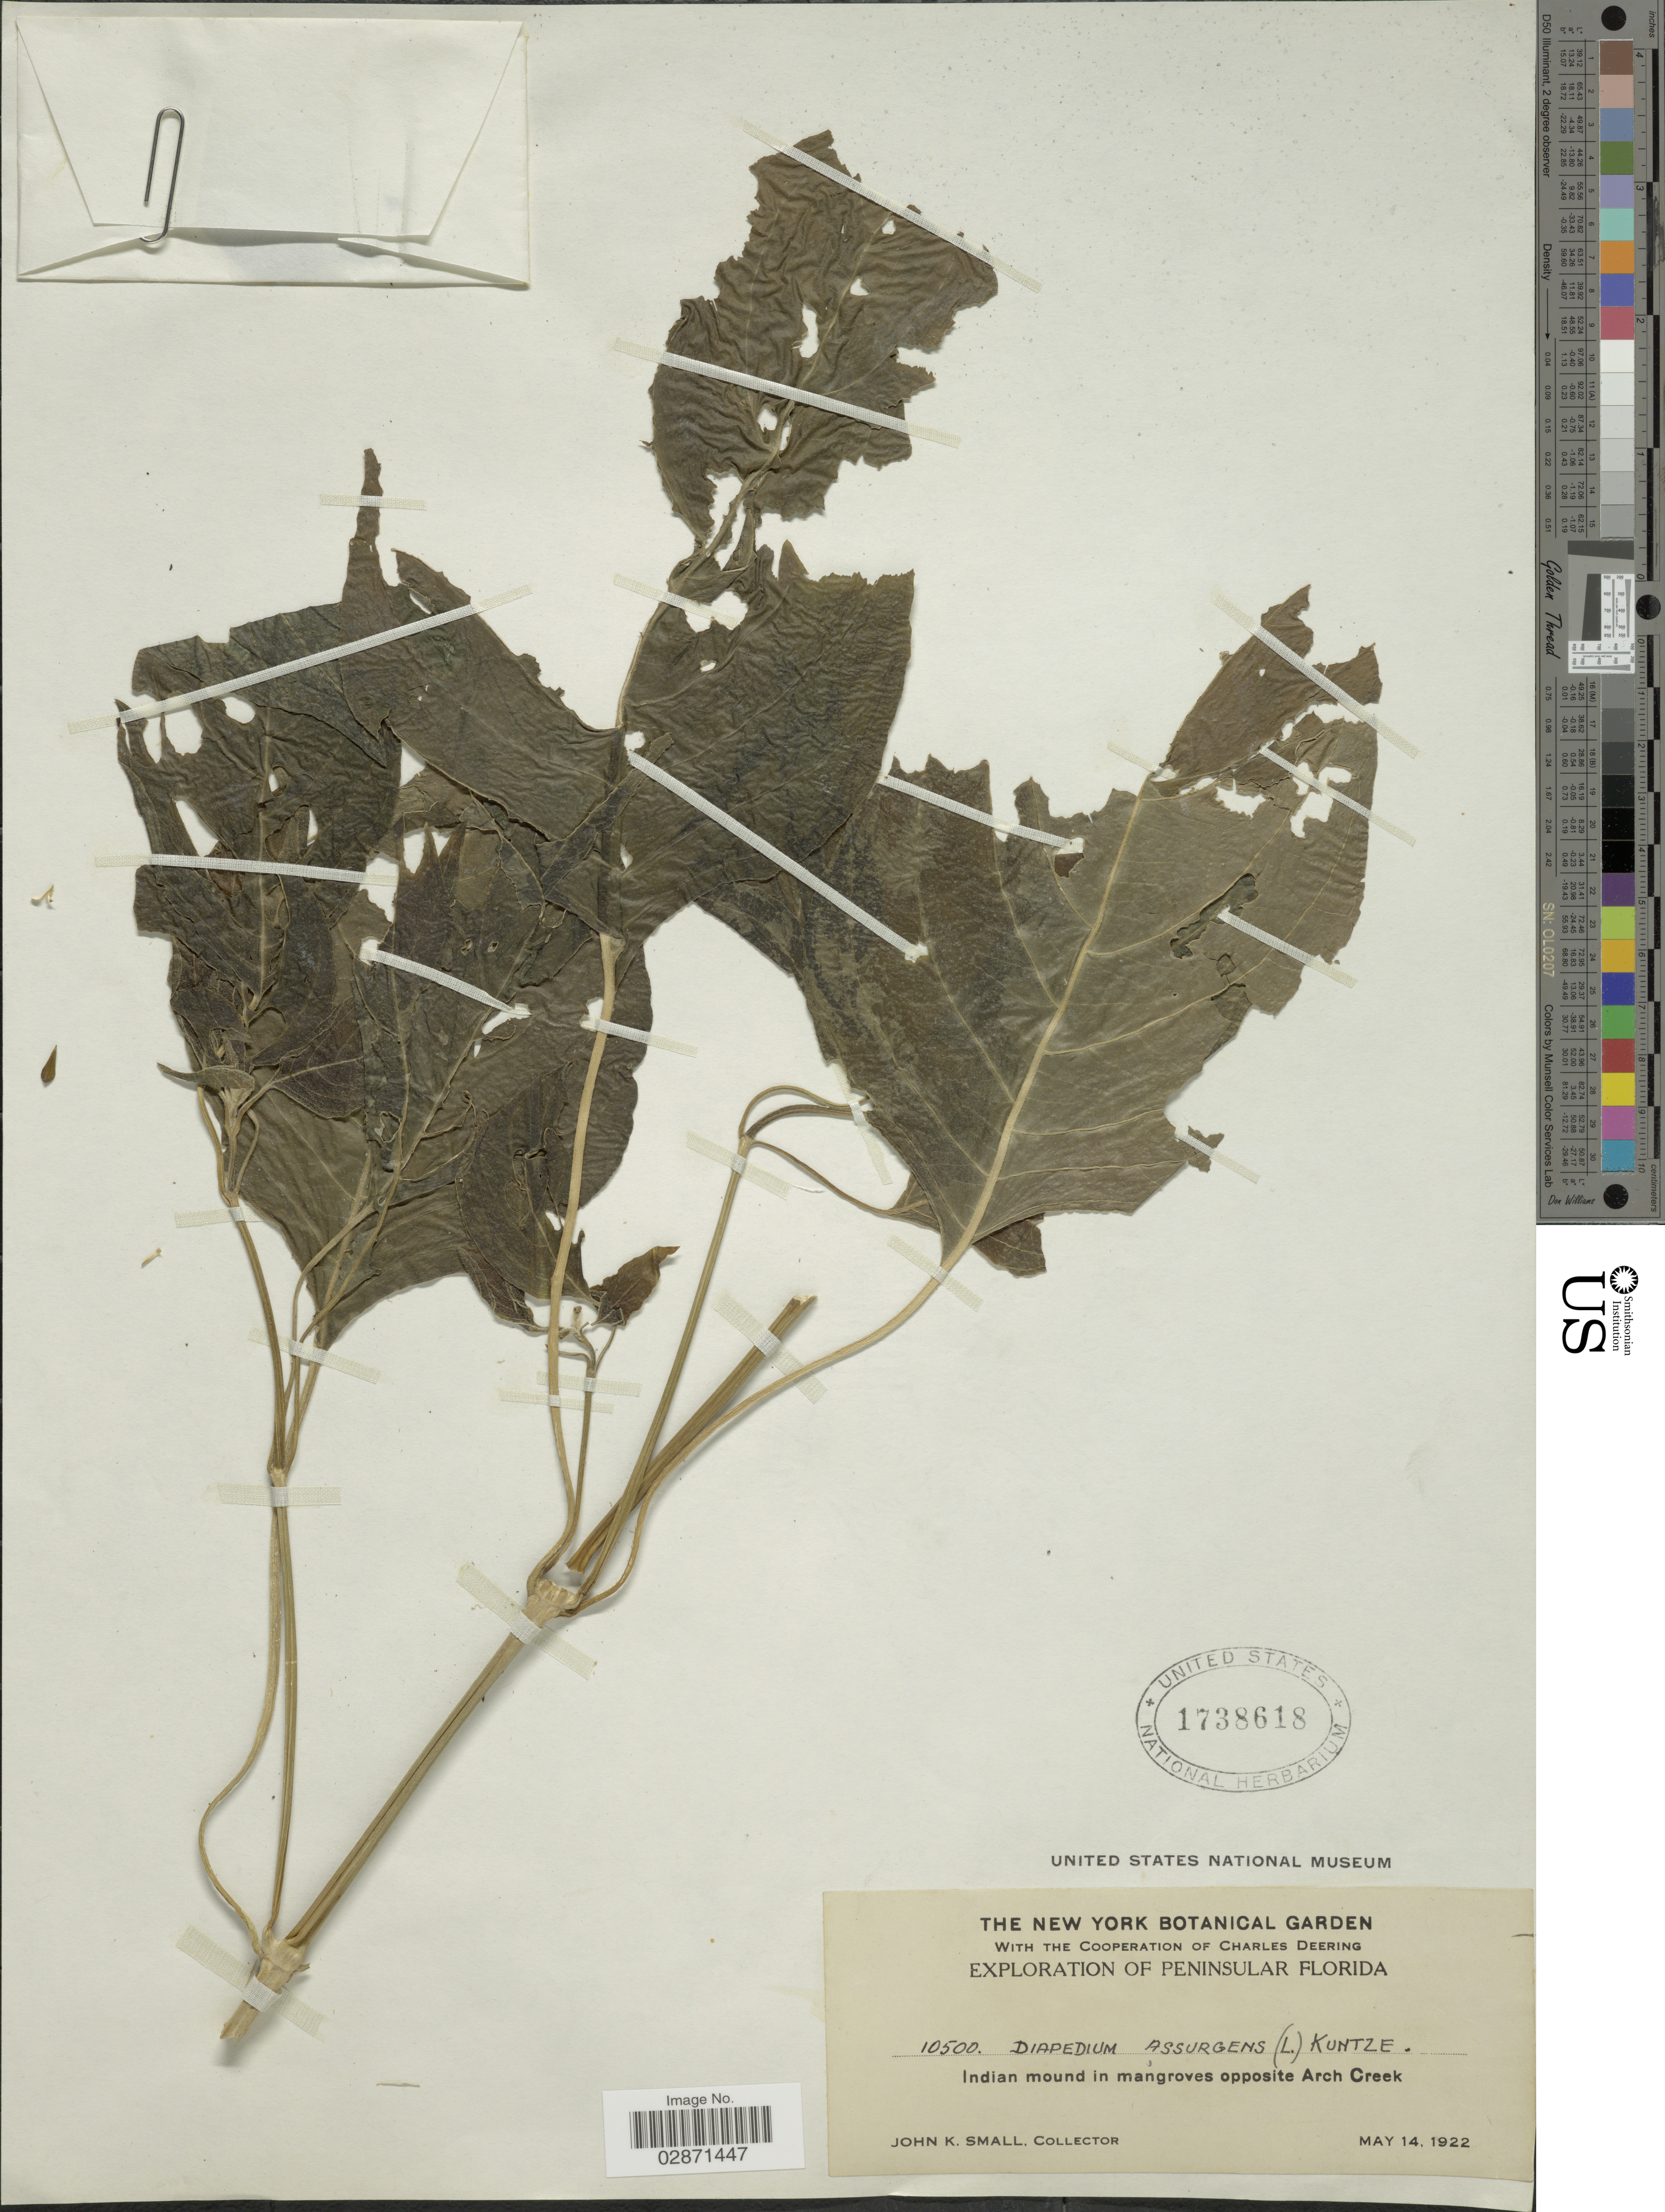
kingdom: Plantae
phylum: Tracheophyta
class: Magnoliopsida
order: Lamiales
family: Acanthaceae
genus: Dicliptera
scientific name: Dicliptera sexangularis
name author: (L.) Juss.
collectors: J. K. Small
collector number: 10500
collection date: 1922-05-14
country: United States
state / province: Florida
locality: Peninsular Florida. Indian mound in mangroves opposite Arch Creek.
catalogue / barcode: US 1738618